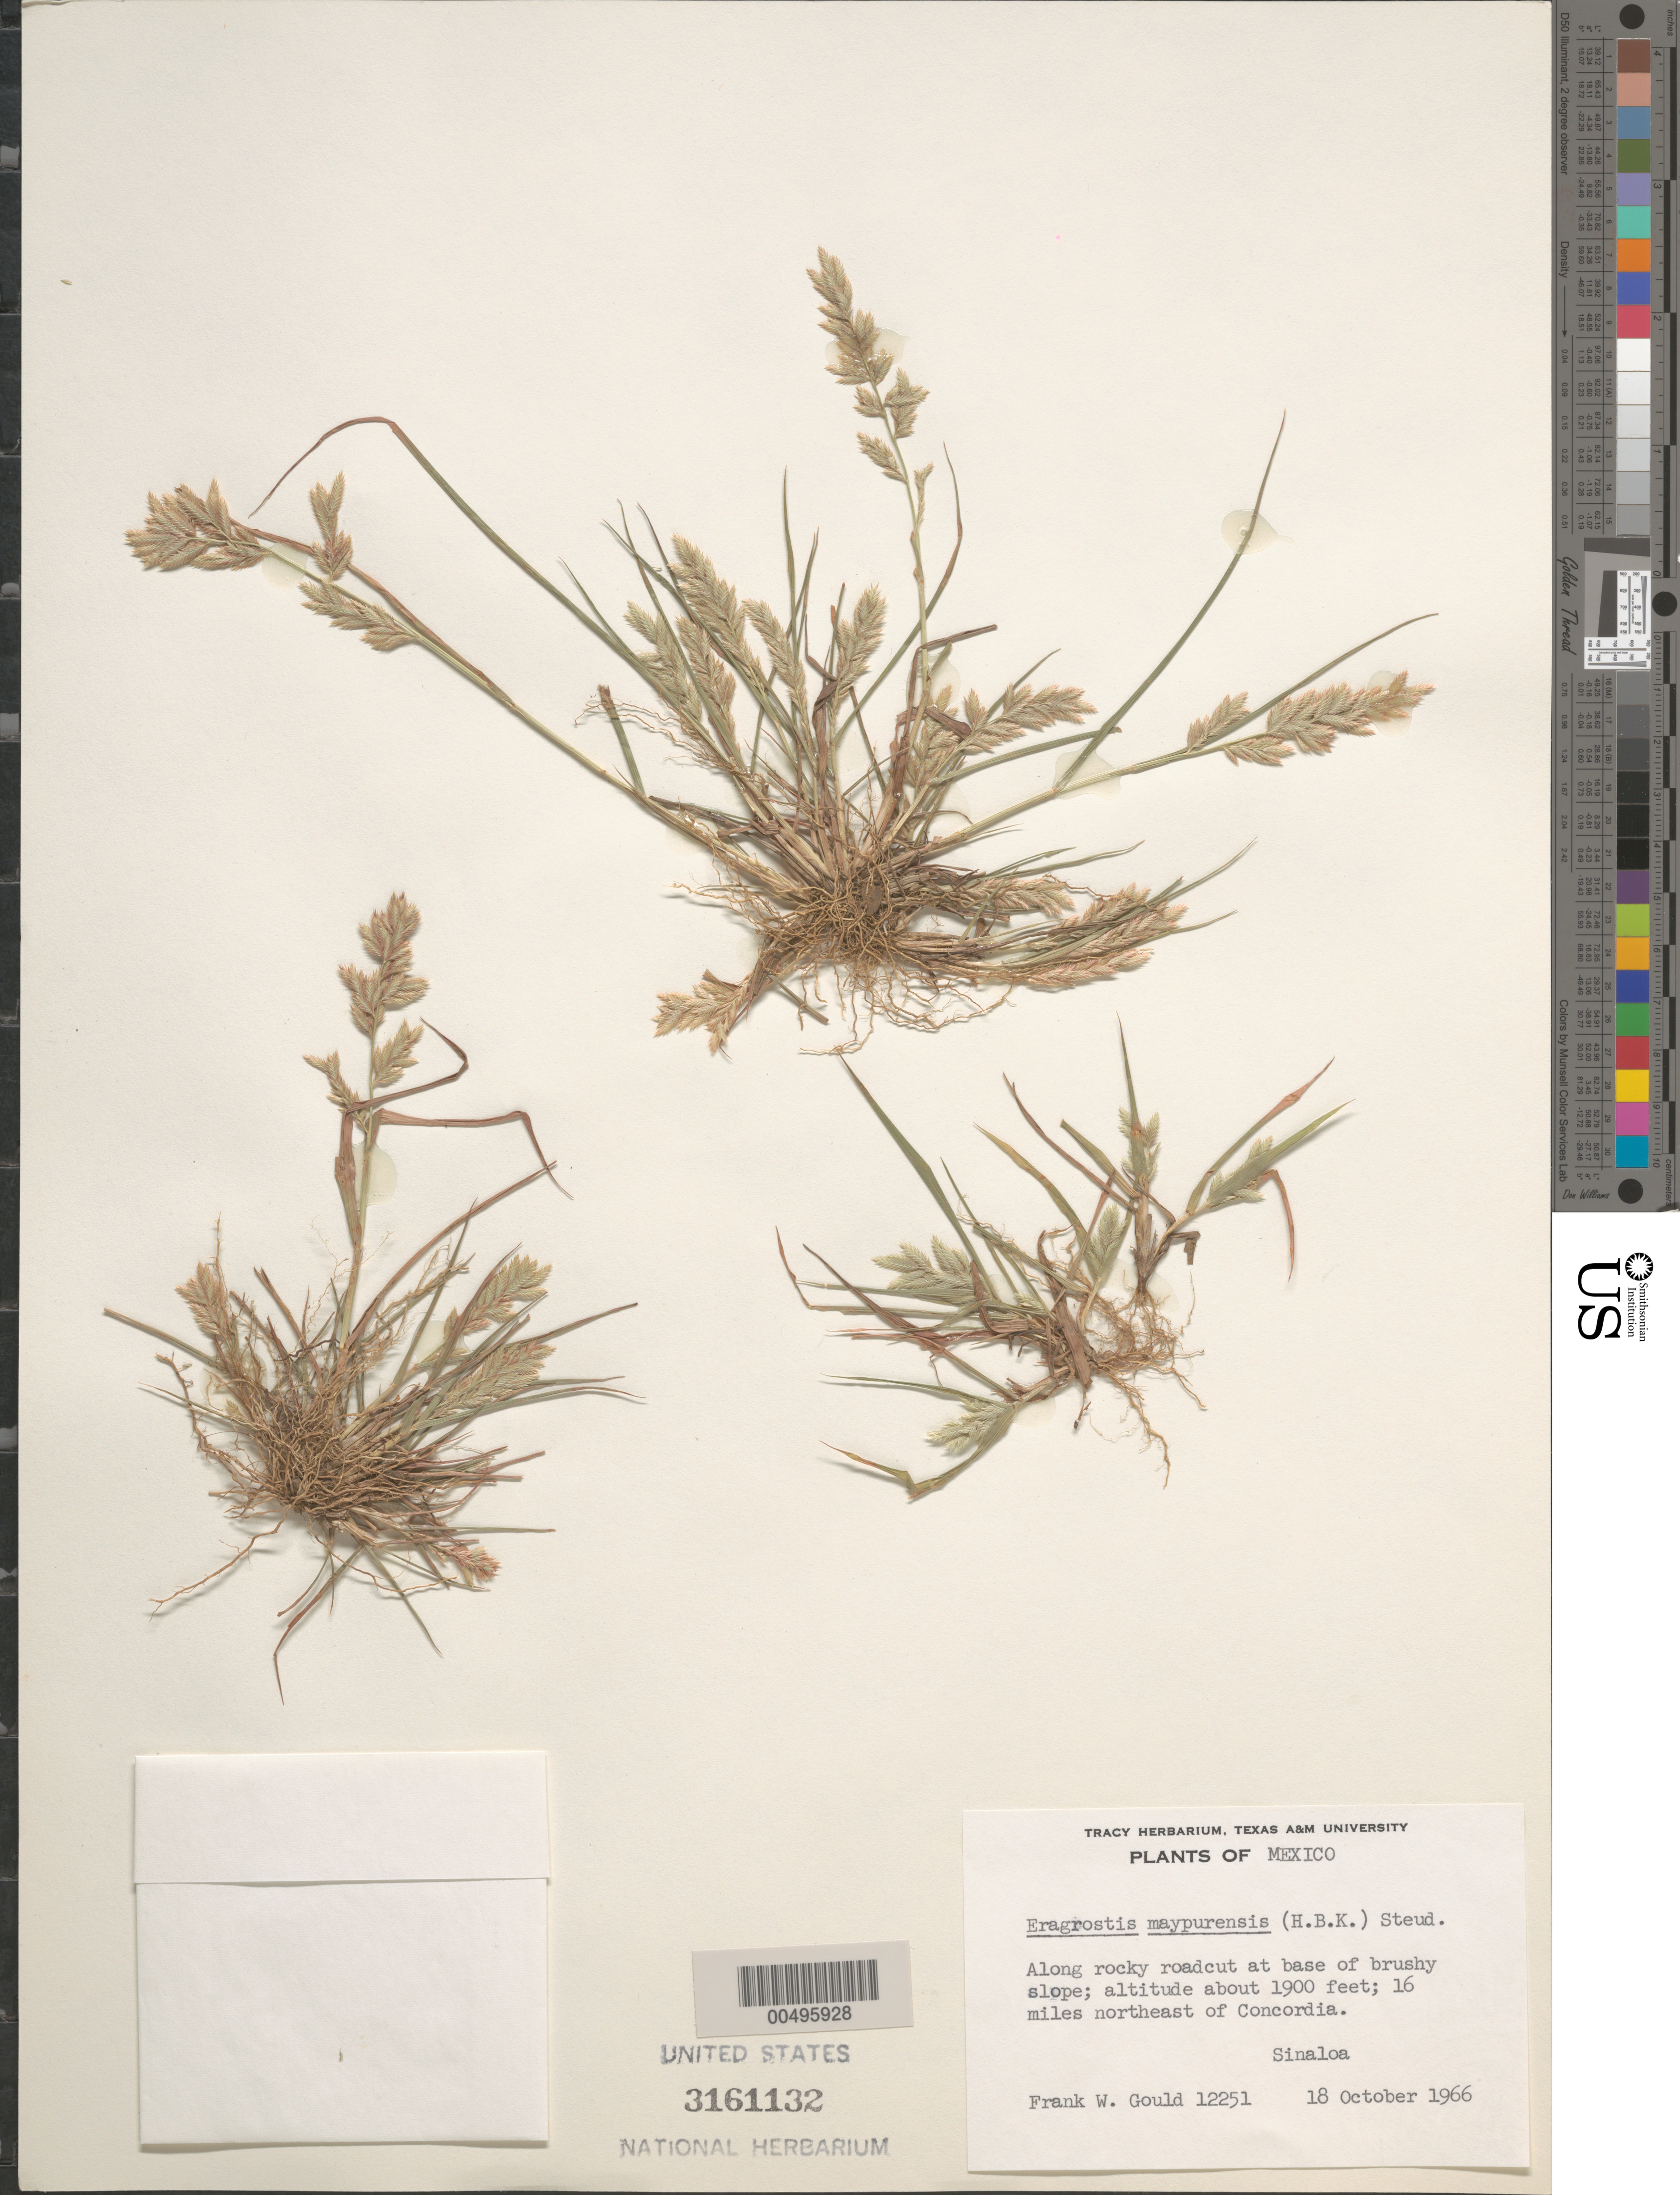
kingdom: Plantae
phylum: Tracheophyta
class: Liliopsida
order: Poales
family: Poaceae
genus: Eragrostis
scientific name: Eragrostis maypurensis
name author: (Kunth) Steud.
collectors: F. W. Gould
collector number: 12251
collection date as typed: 18 Oct 1966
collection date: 1966-10-18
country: Mexico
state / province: Sinaloa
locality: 16 mi NE of Concordia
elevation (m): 579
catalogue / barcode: US 3161132